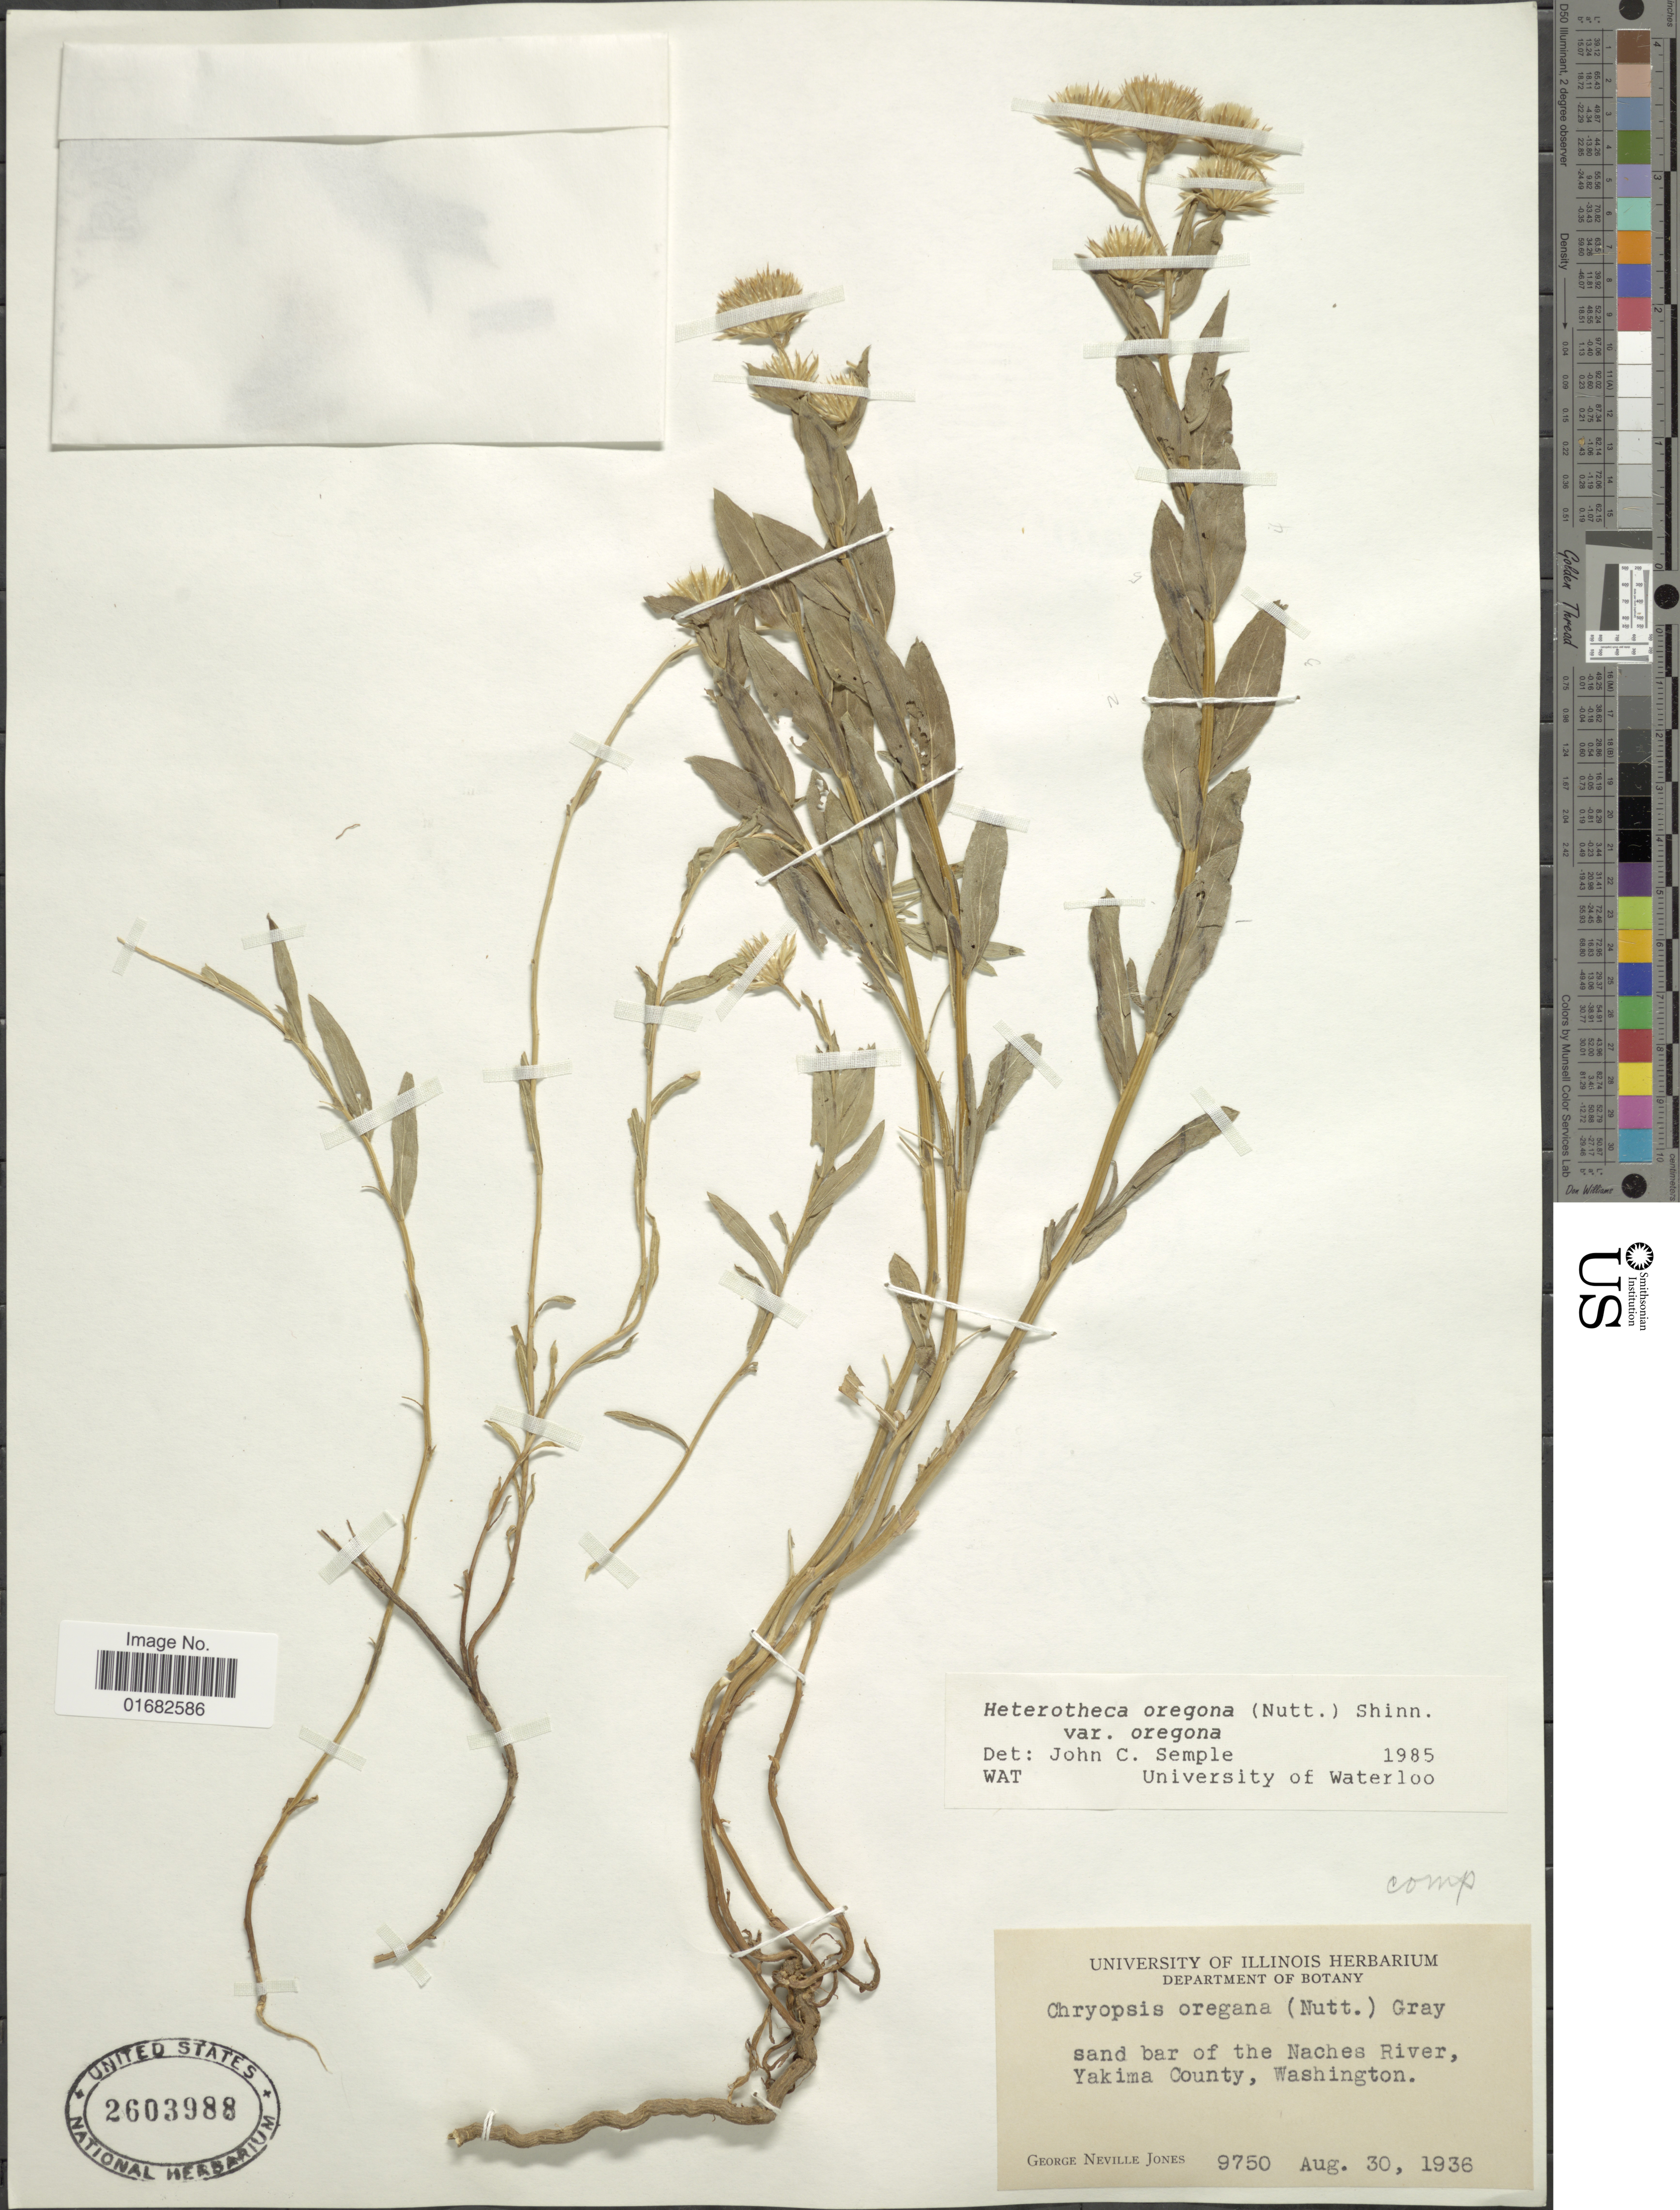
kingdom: Plantae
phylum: Tracheophyta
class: Magnoliopsida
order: Asterales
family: Asteraceae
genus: Heterotheca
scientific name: Heterotheca oregona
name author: (Nutt.) Shinners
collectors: G. N. Jones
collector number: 9750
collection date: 1936-08-30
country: United States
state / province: Washington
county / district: Yakima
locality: Maches River, Yakima County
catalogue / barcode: US 2603988